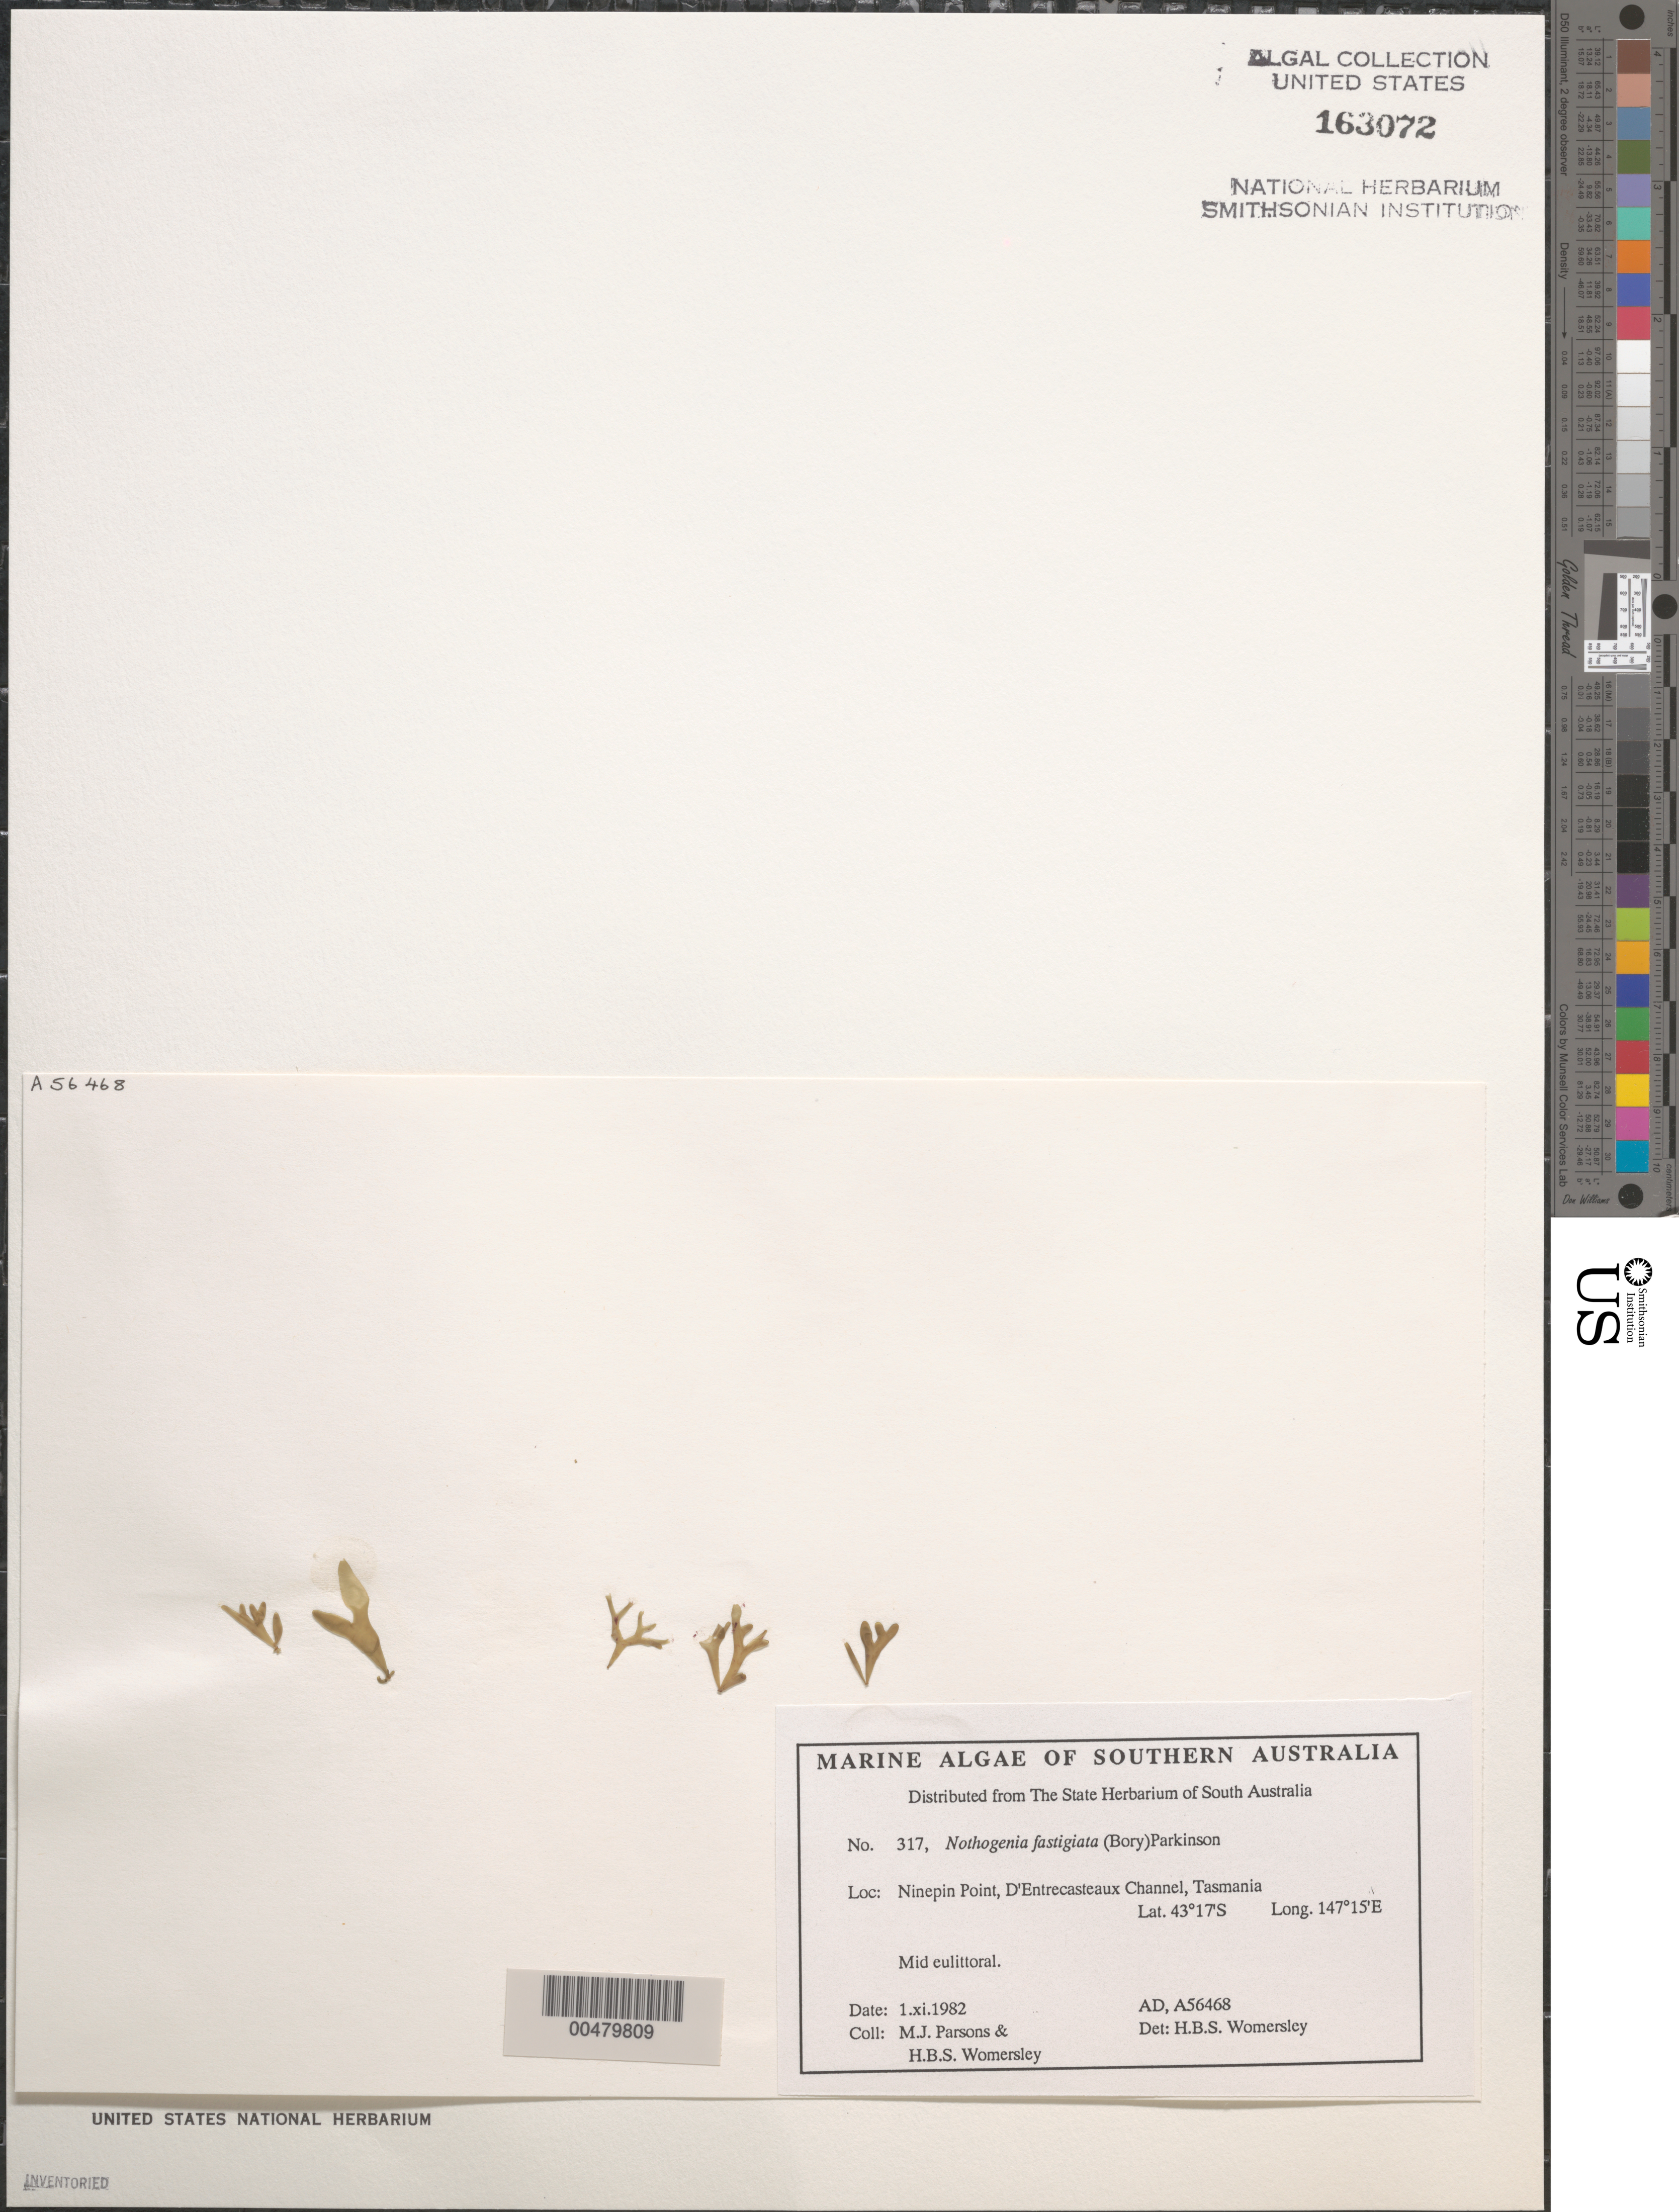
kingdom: Plantae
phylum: Rhodophyta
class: Florideophyceae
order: Nemaliales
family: Scinaiaceae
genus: Nothogenia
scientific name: Nothogenia fastigiata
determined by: Womersley, H. B. S.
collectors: M. Parsons & H. B. S. Womersley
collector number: Ad A56468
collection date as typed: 01 Nov 1982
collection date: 1982-11-01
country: Australia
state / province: Tasmania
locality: Ninepin Point, d'Entrecasteaux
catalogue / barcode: US 163072